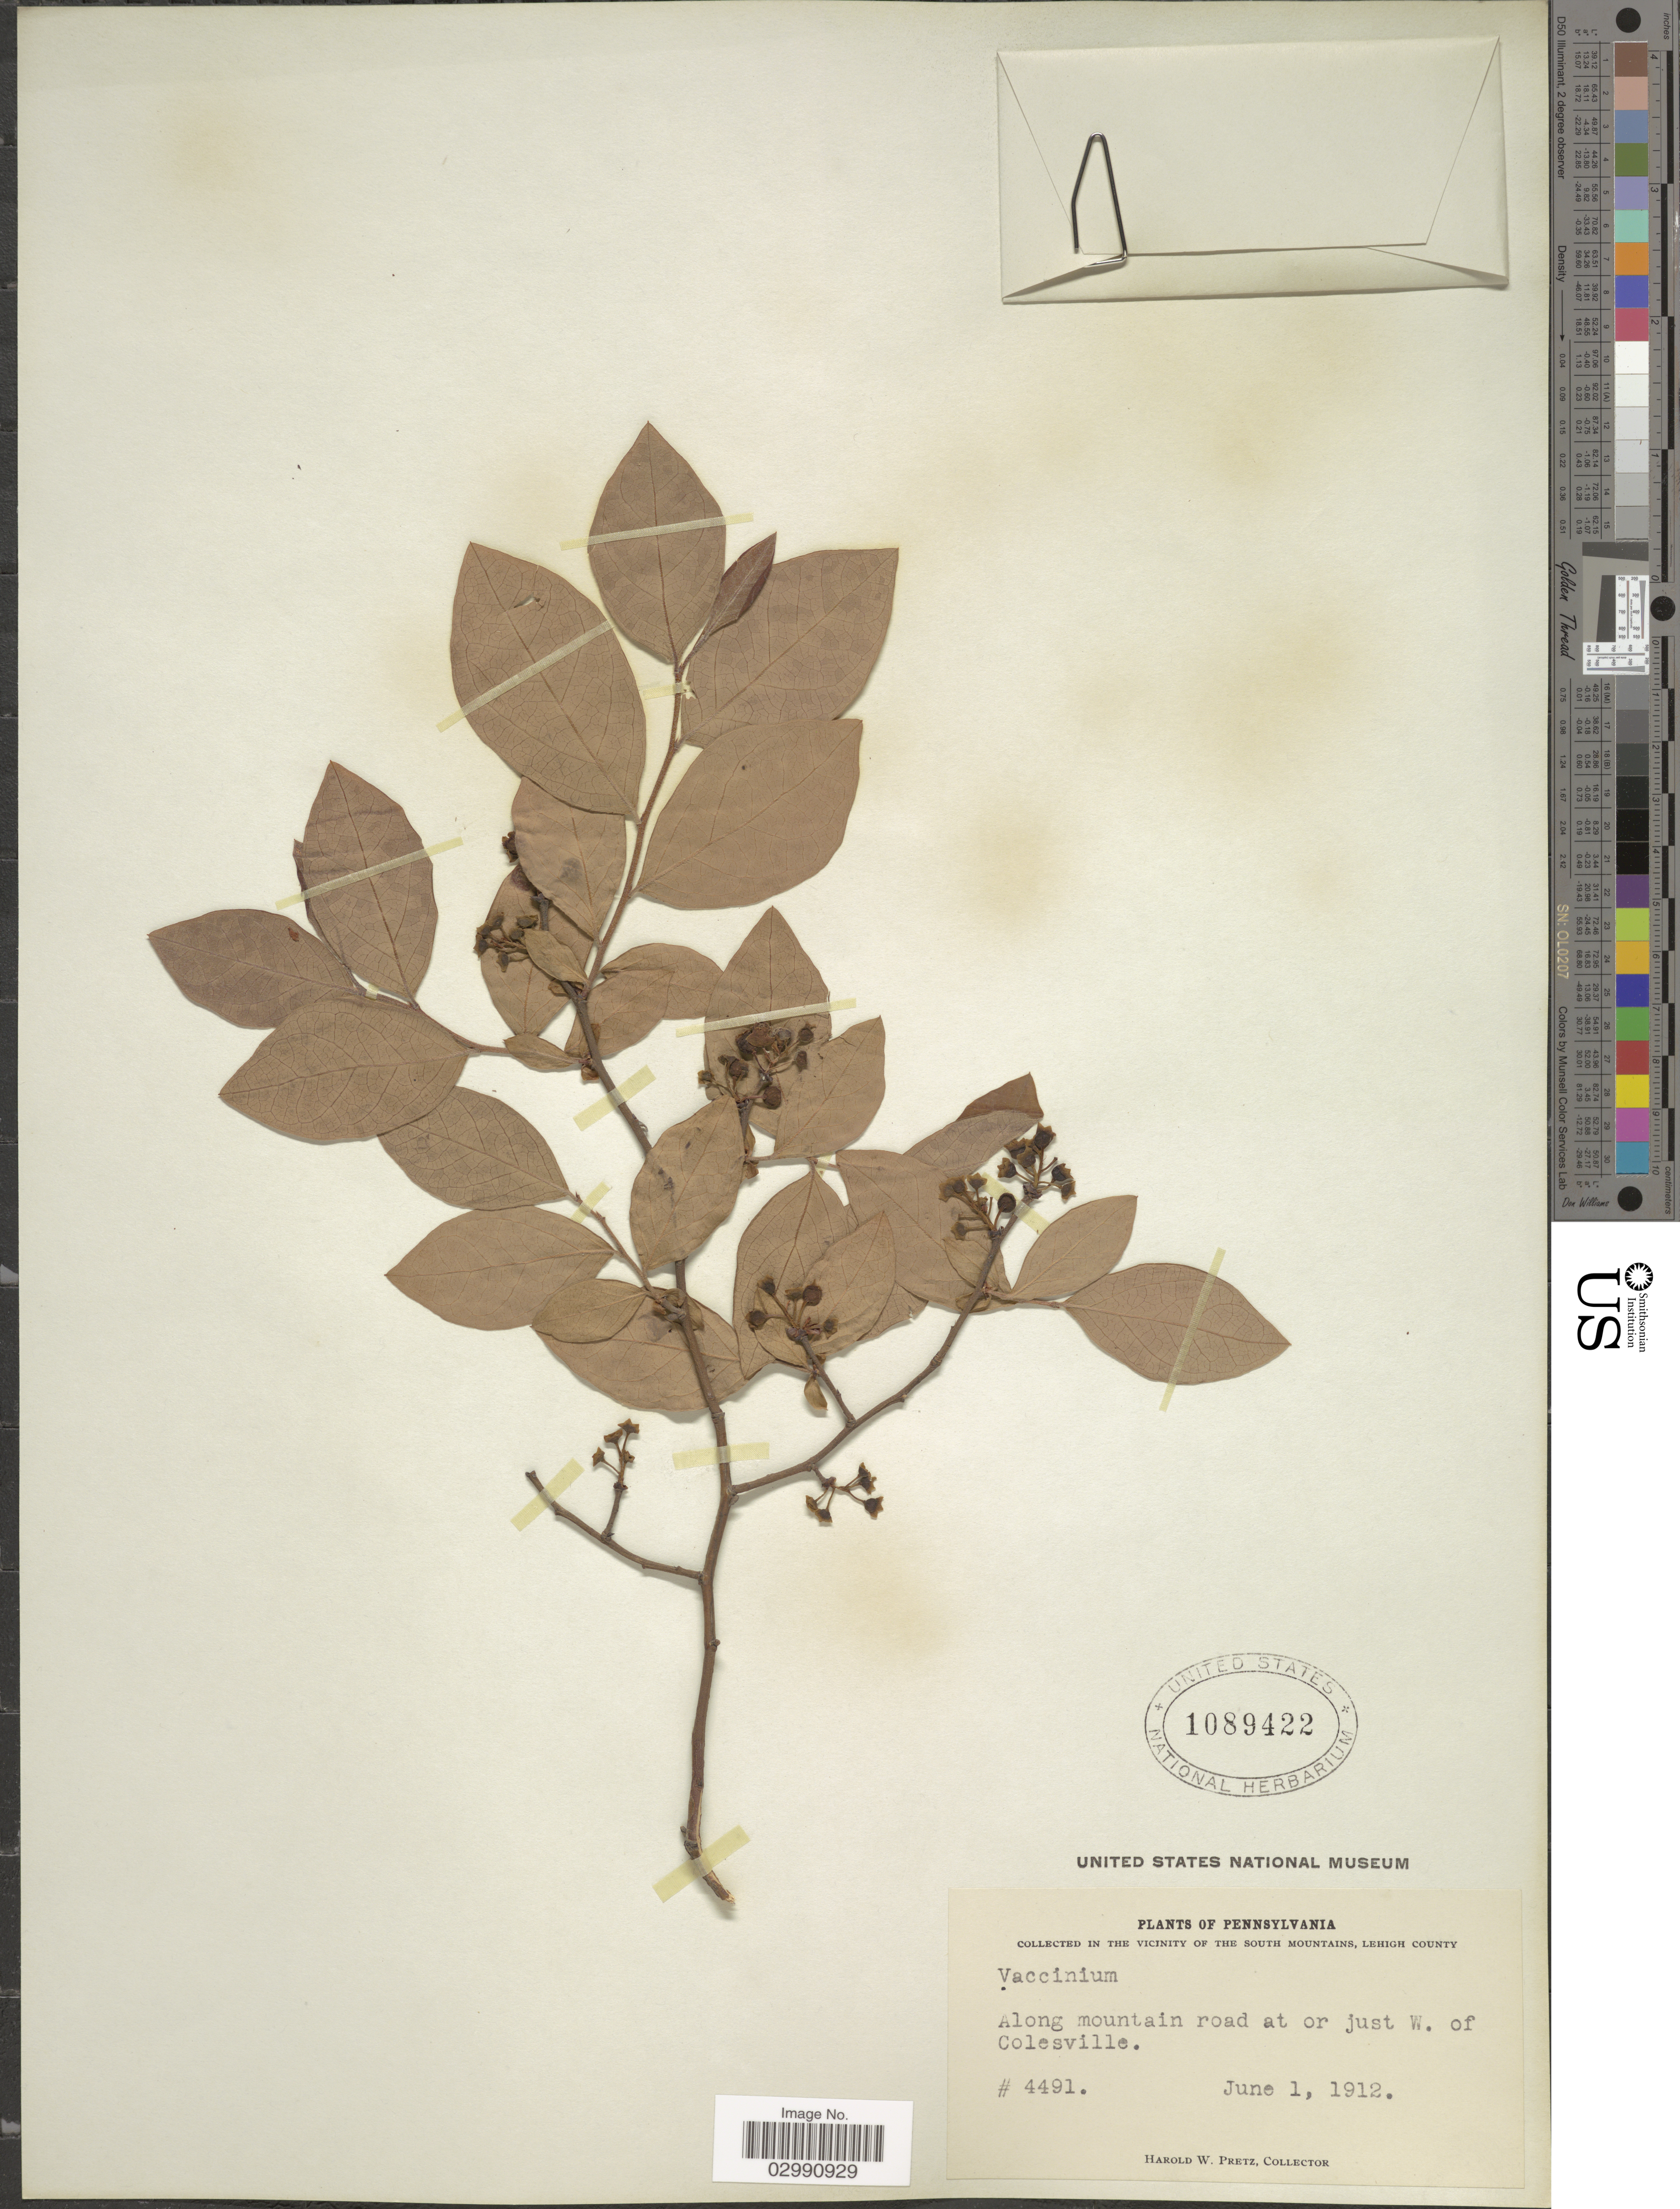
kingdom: Plantae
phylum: Tracheophyta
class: Magnoliopsida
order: Ericales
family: Ericaceae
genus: Vaccinium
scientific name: Vaccinium sp.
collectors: H. W. Pretz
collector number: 4491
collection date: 1912-06-01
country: United States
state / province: Pennsylvania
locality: Along mountain road at or just W. of Colesville.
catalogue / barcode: US 1089422